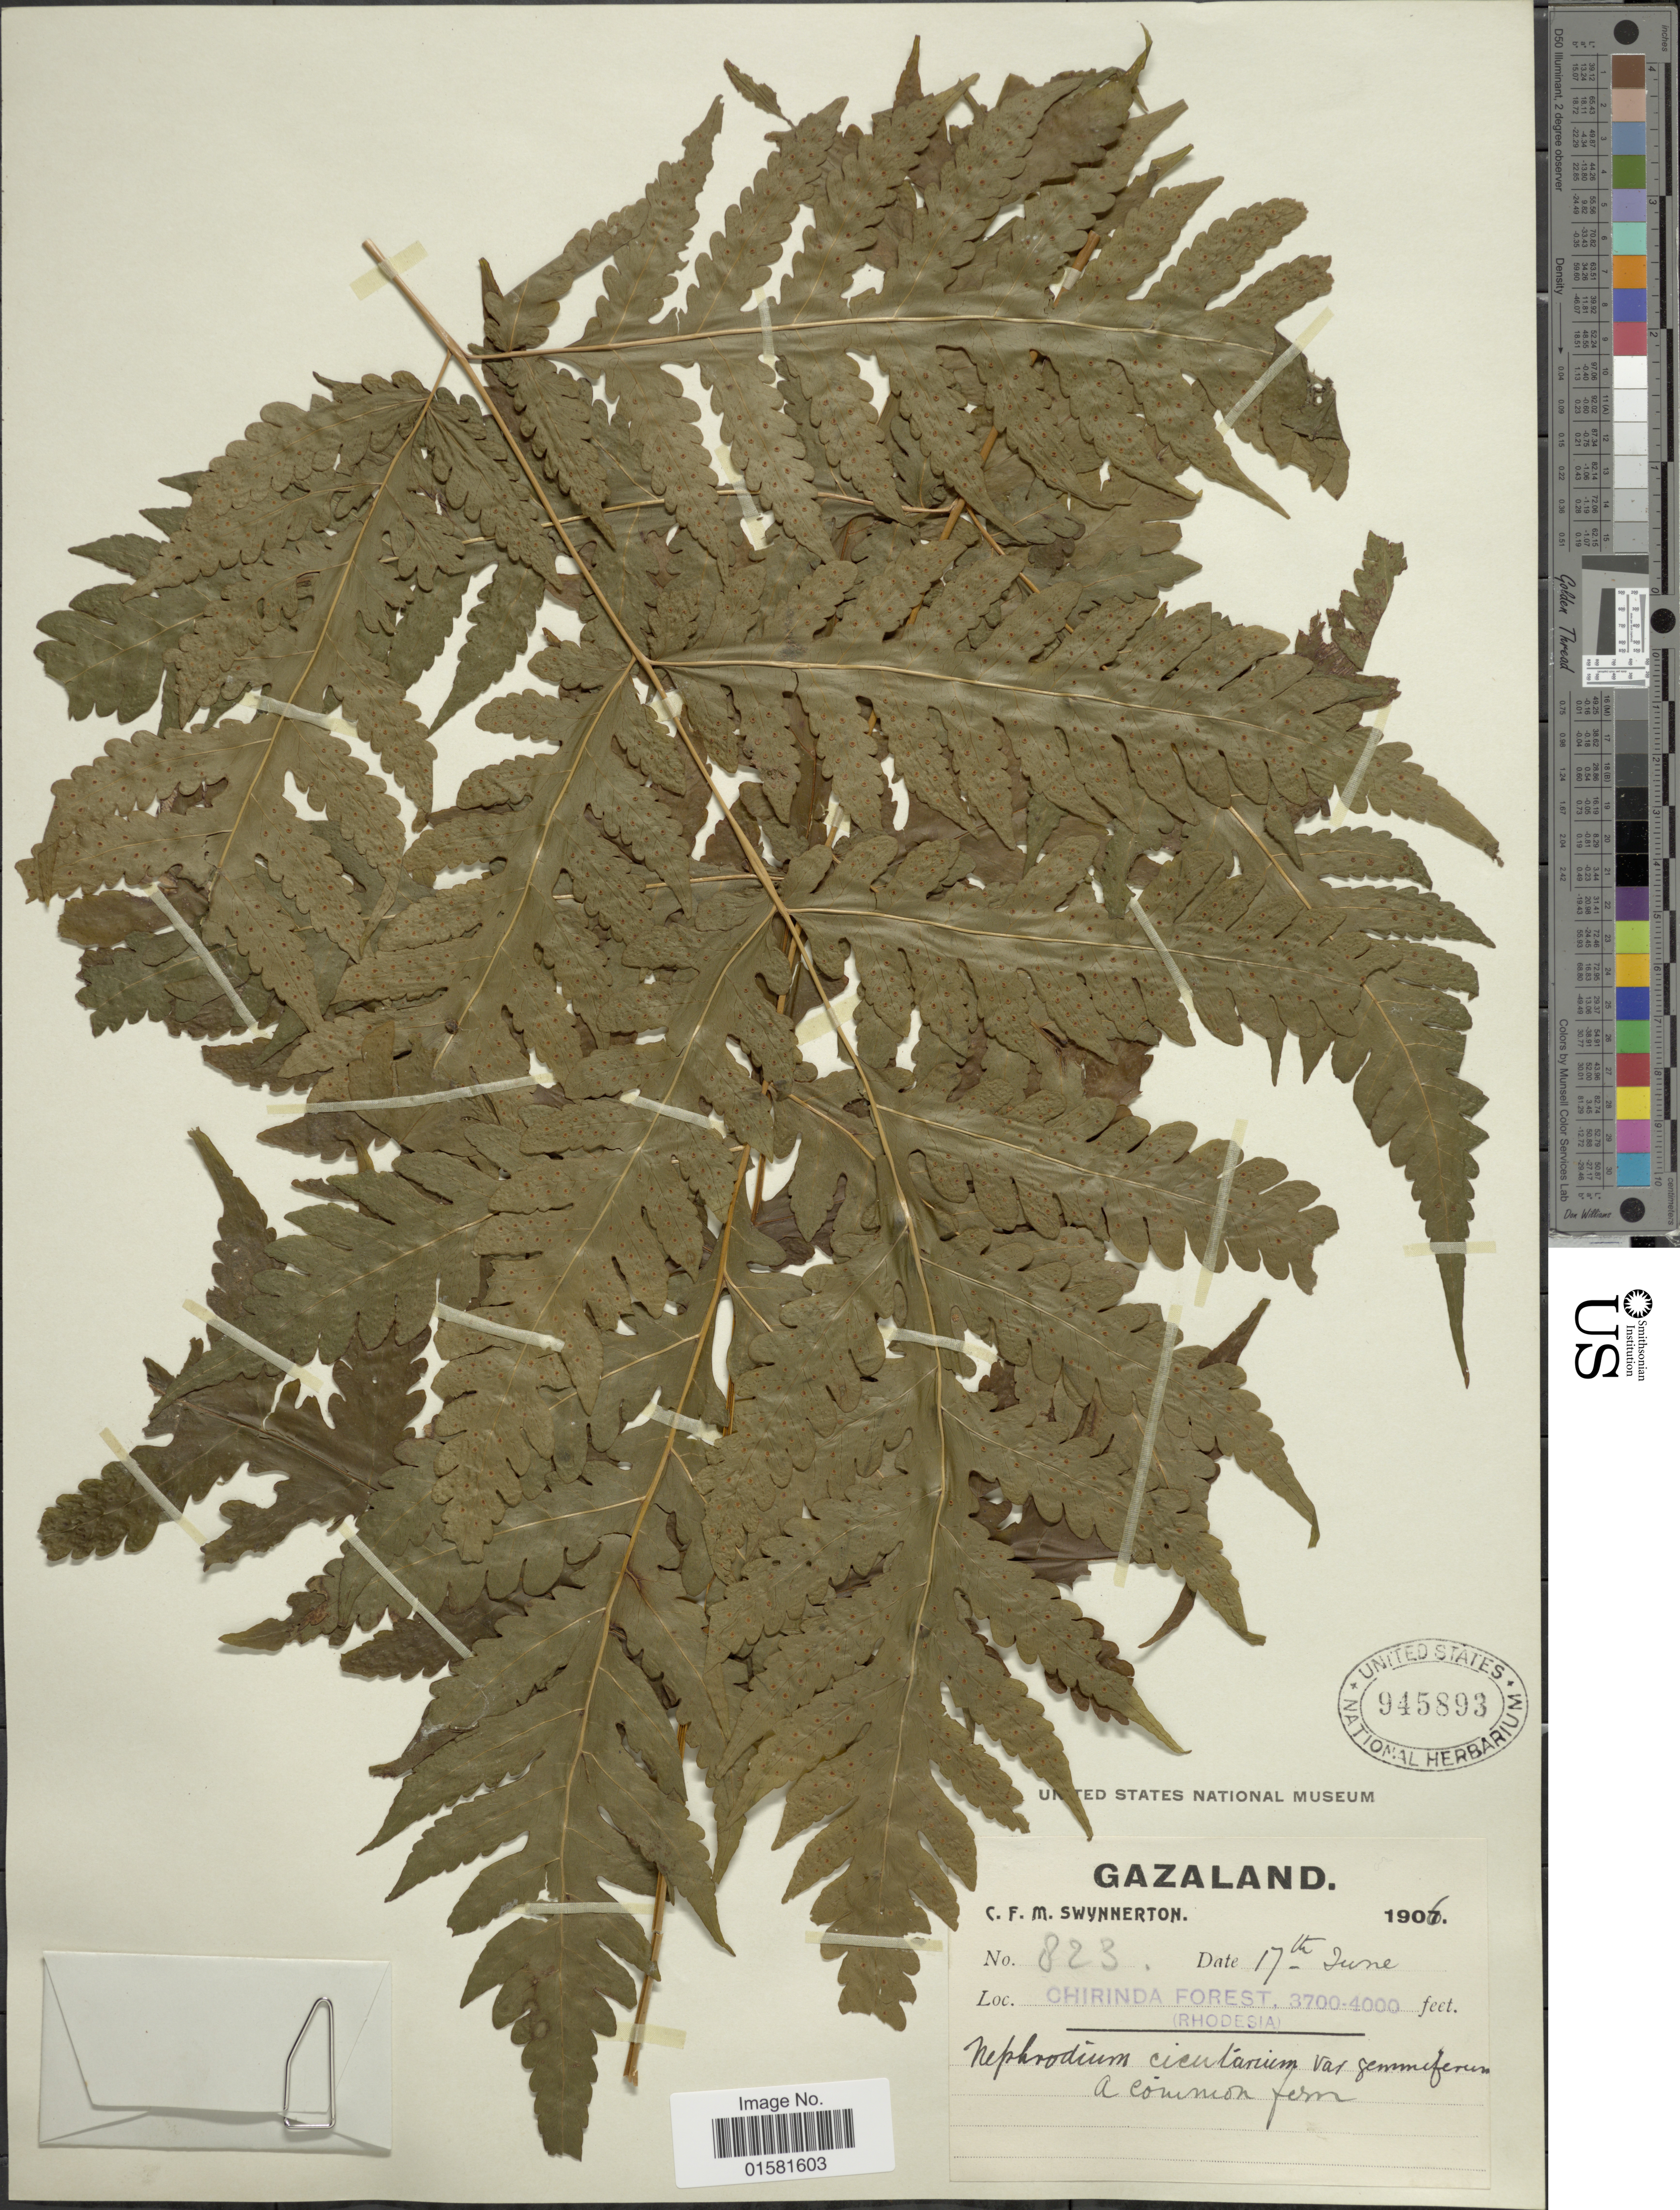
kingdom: Plantae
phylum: Tracheophyta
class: Polypodiopsida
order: Polypodiales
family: Tectariaceae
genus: Tectaria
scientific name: Tectaria macrodonta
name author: (Fée) C. Chr.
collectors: C. Swynnerton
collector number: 823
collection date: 1906-06-17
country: Zimbabwe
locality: Gazaland, Chirinda Forest (Rhodesia)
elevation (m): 1128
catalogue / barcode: US 945893